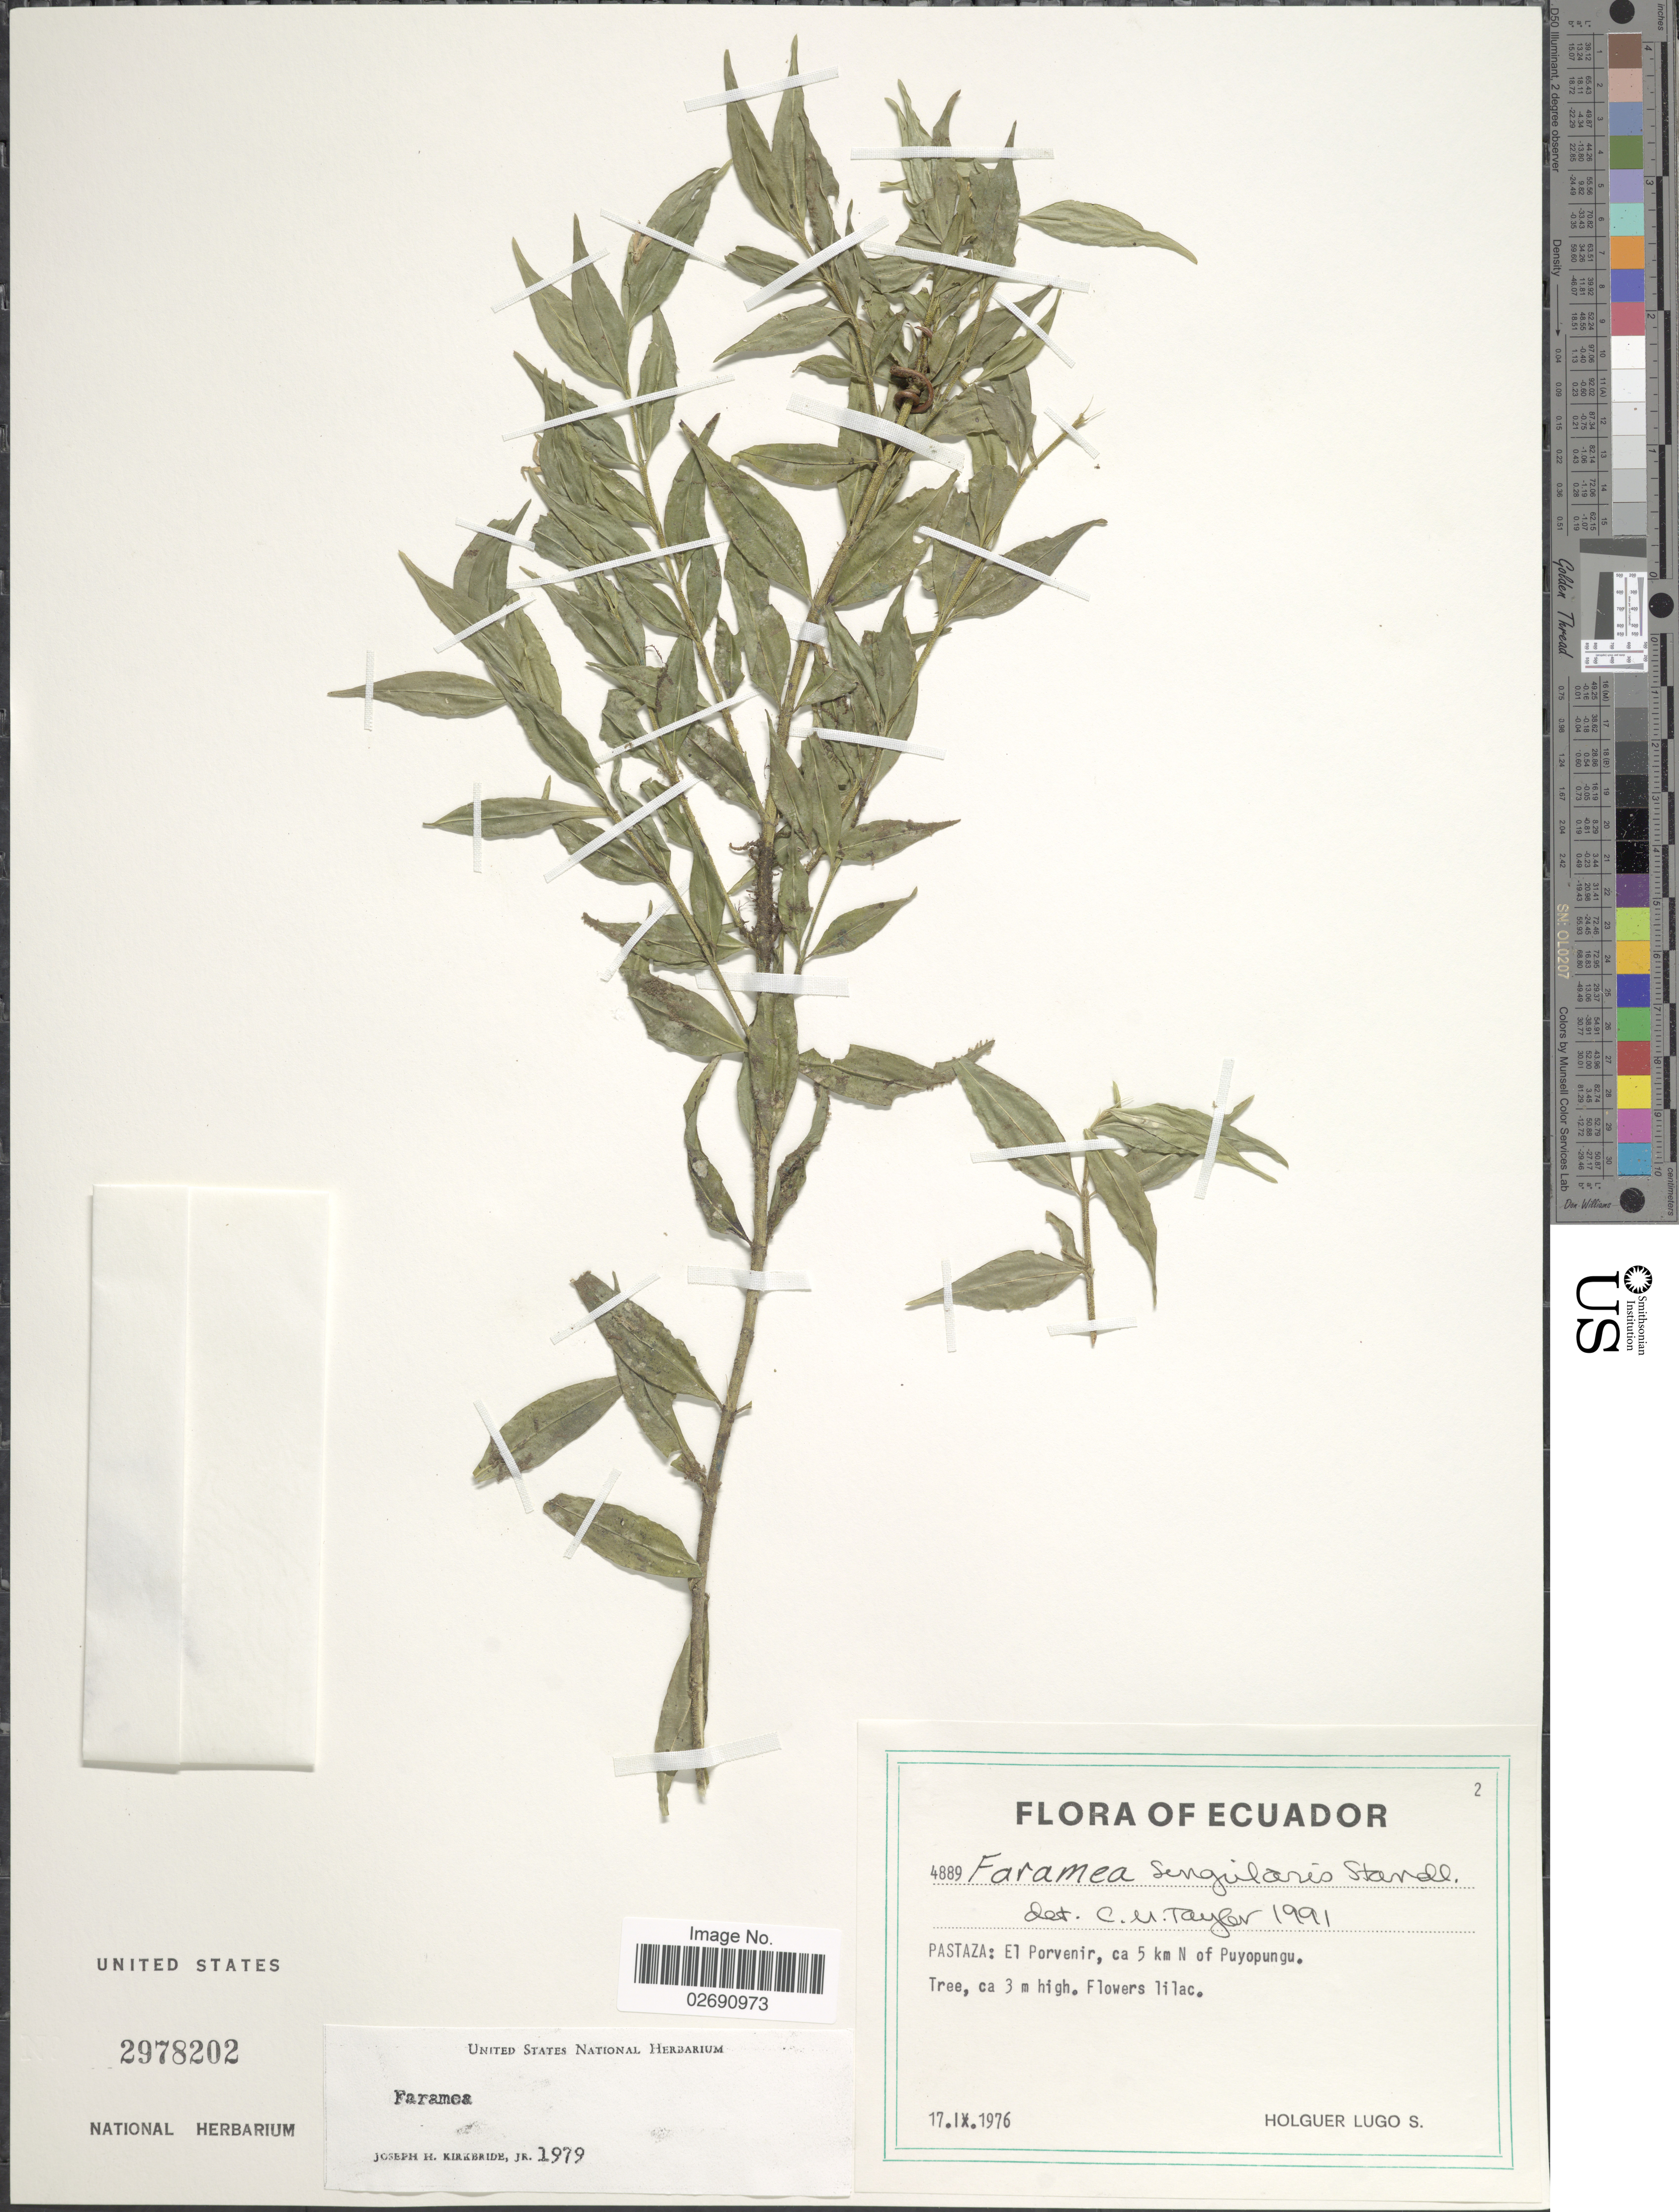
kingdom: Plantae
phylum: Tracheophyta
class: Magnoliopsida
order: Gentianales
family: Rubiaceae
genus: Faramea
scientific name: Faramea singularis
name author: Standl.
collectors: H. Lugo S.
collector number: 4889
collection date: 1976-09-17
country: Ecuador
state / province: Pastaza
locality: El Porvenir, ca 5 km N of Puyopungu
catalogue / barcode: US 2978202